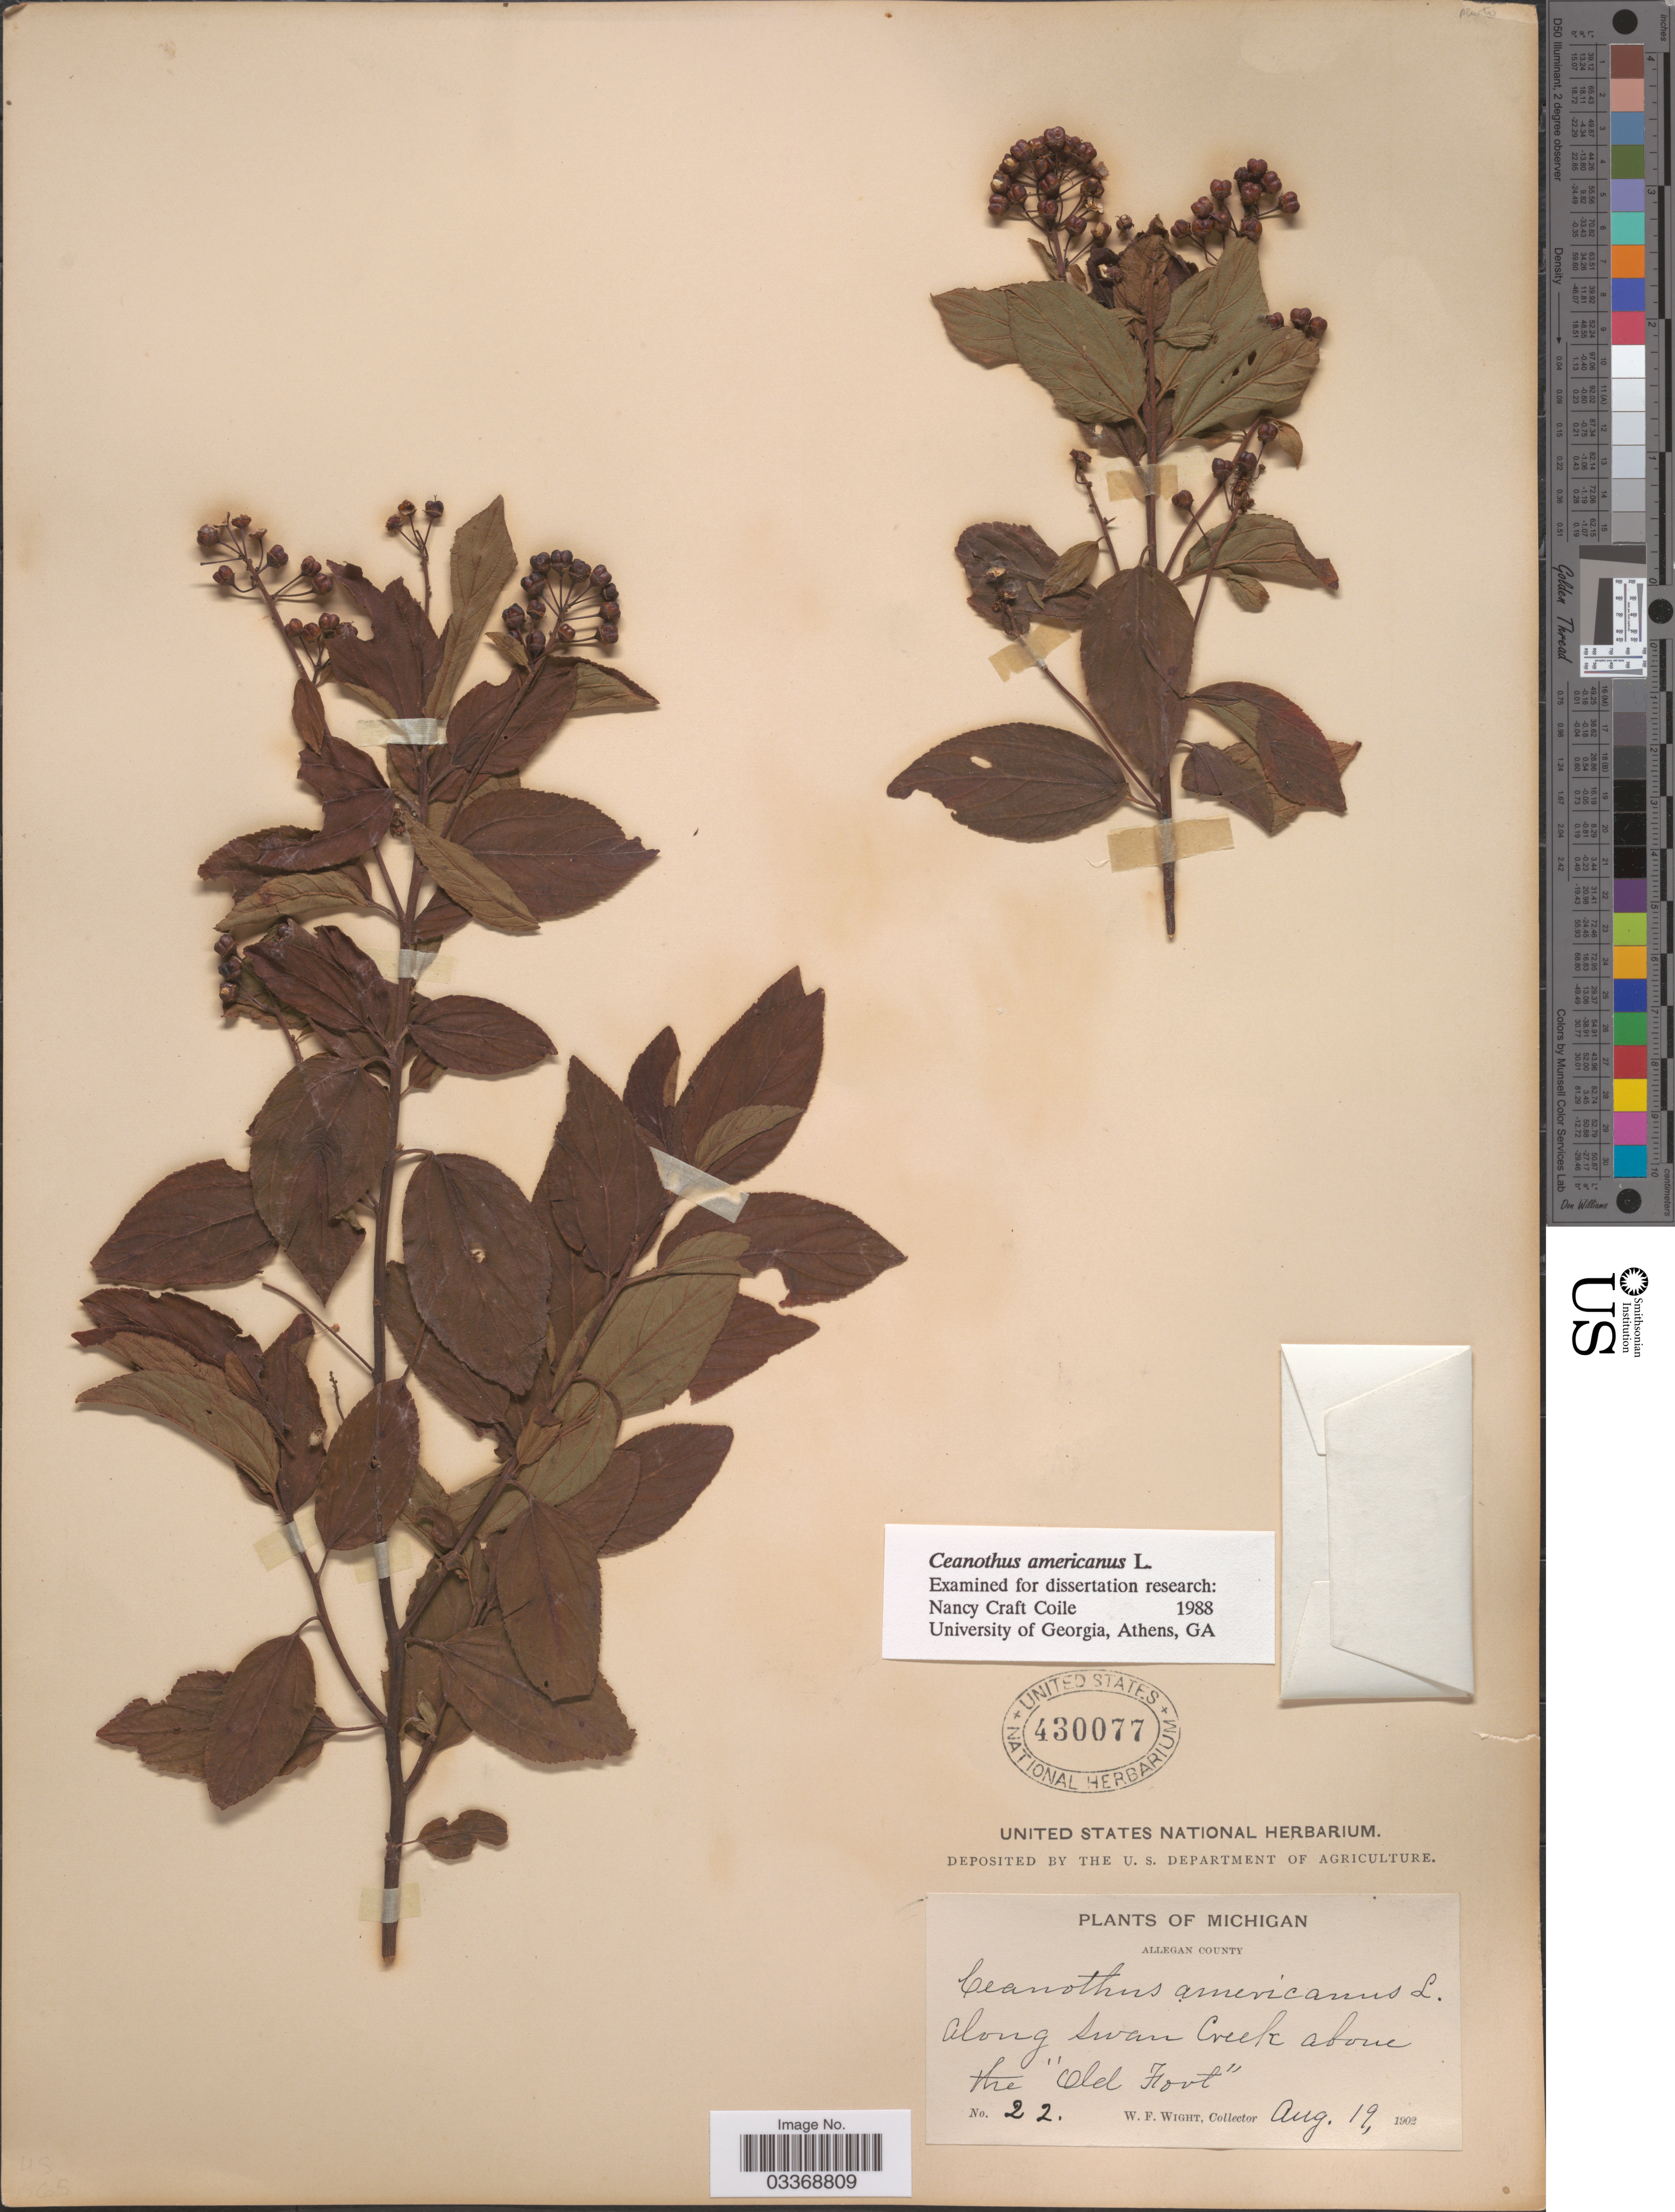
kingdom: Plantae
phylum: Tracheophyta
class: Magnoliopsida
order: Rosales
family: Rhamnaceae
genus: Ceanothus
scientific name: Ceanothus americanus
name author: L.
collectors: W. Wight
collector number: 22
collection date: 1902-08-19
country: United States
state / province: Michigan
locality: Allegan County. Along Swan Creek above the "Old Foot".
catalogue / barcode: US 430077